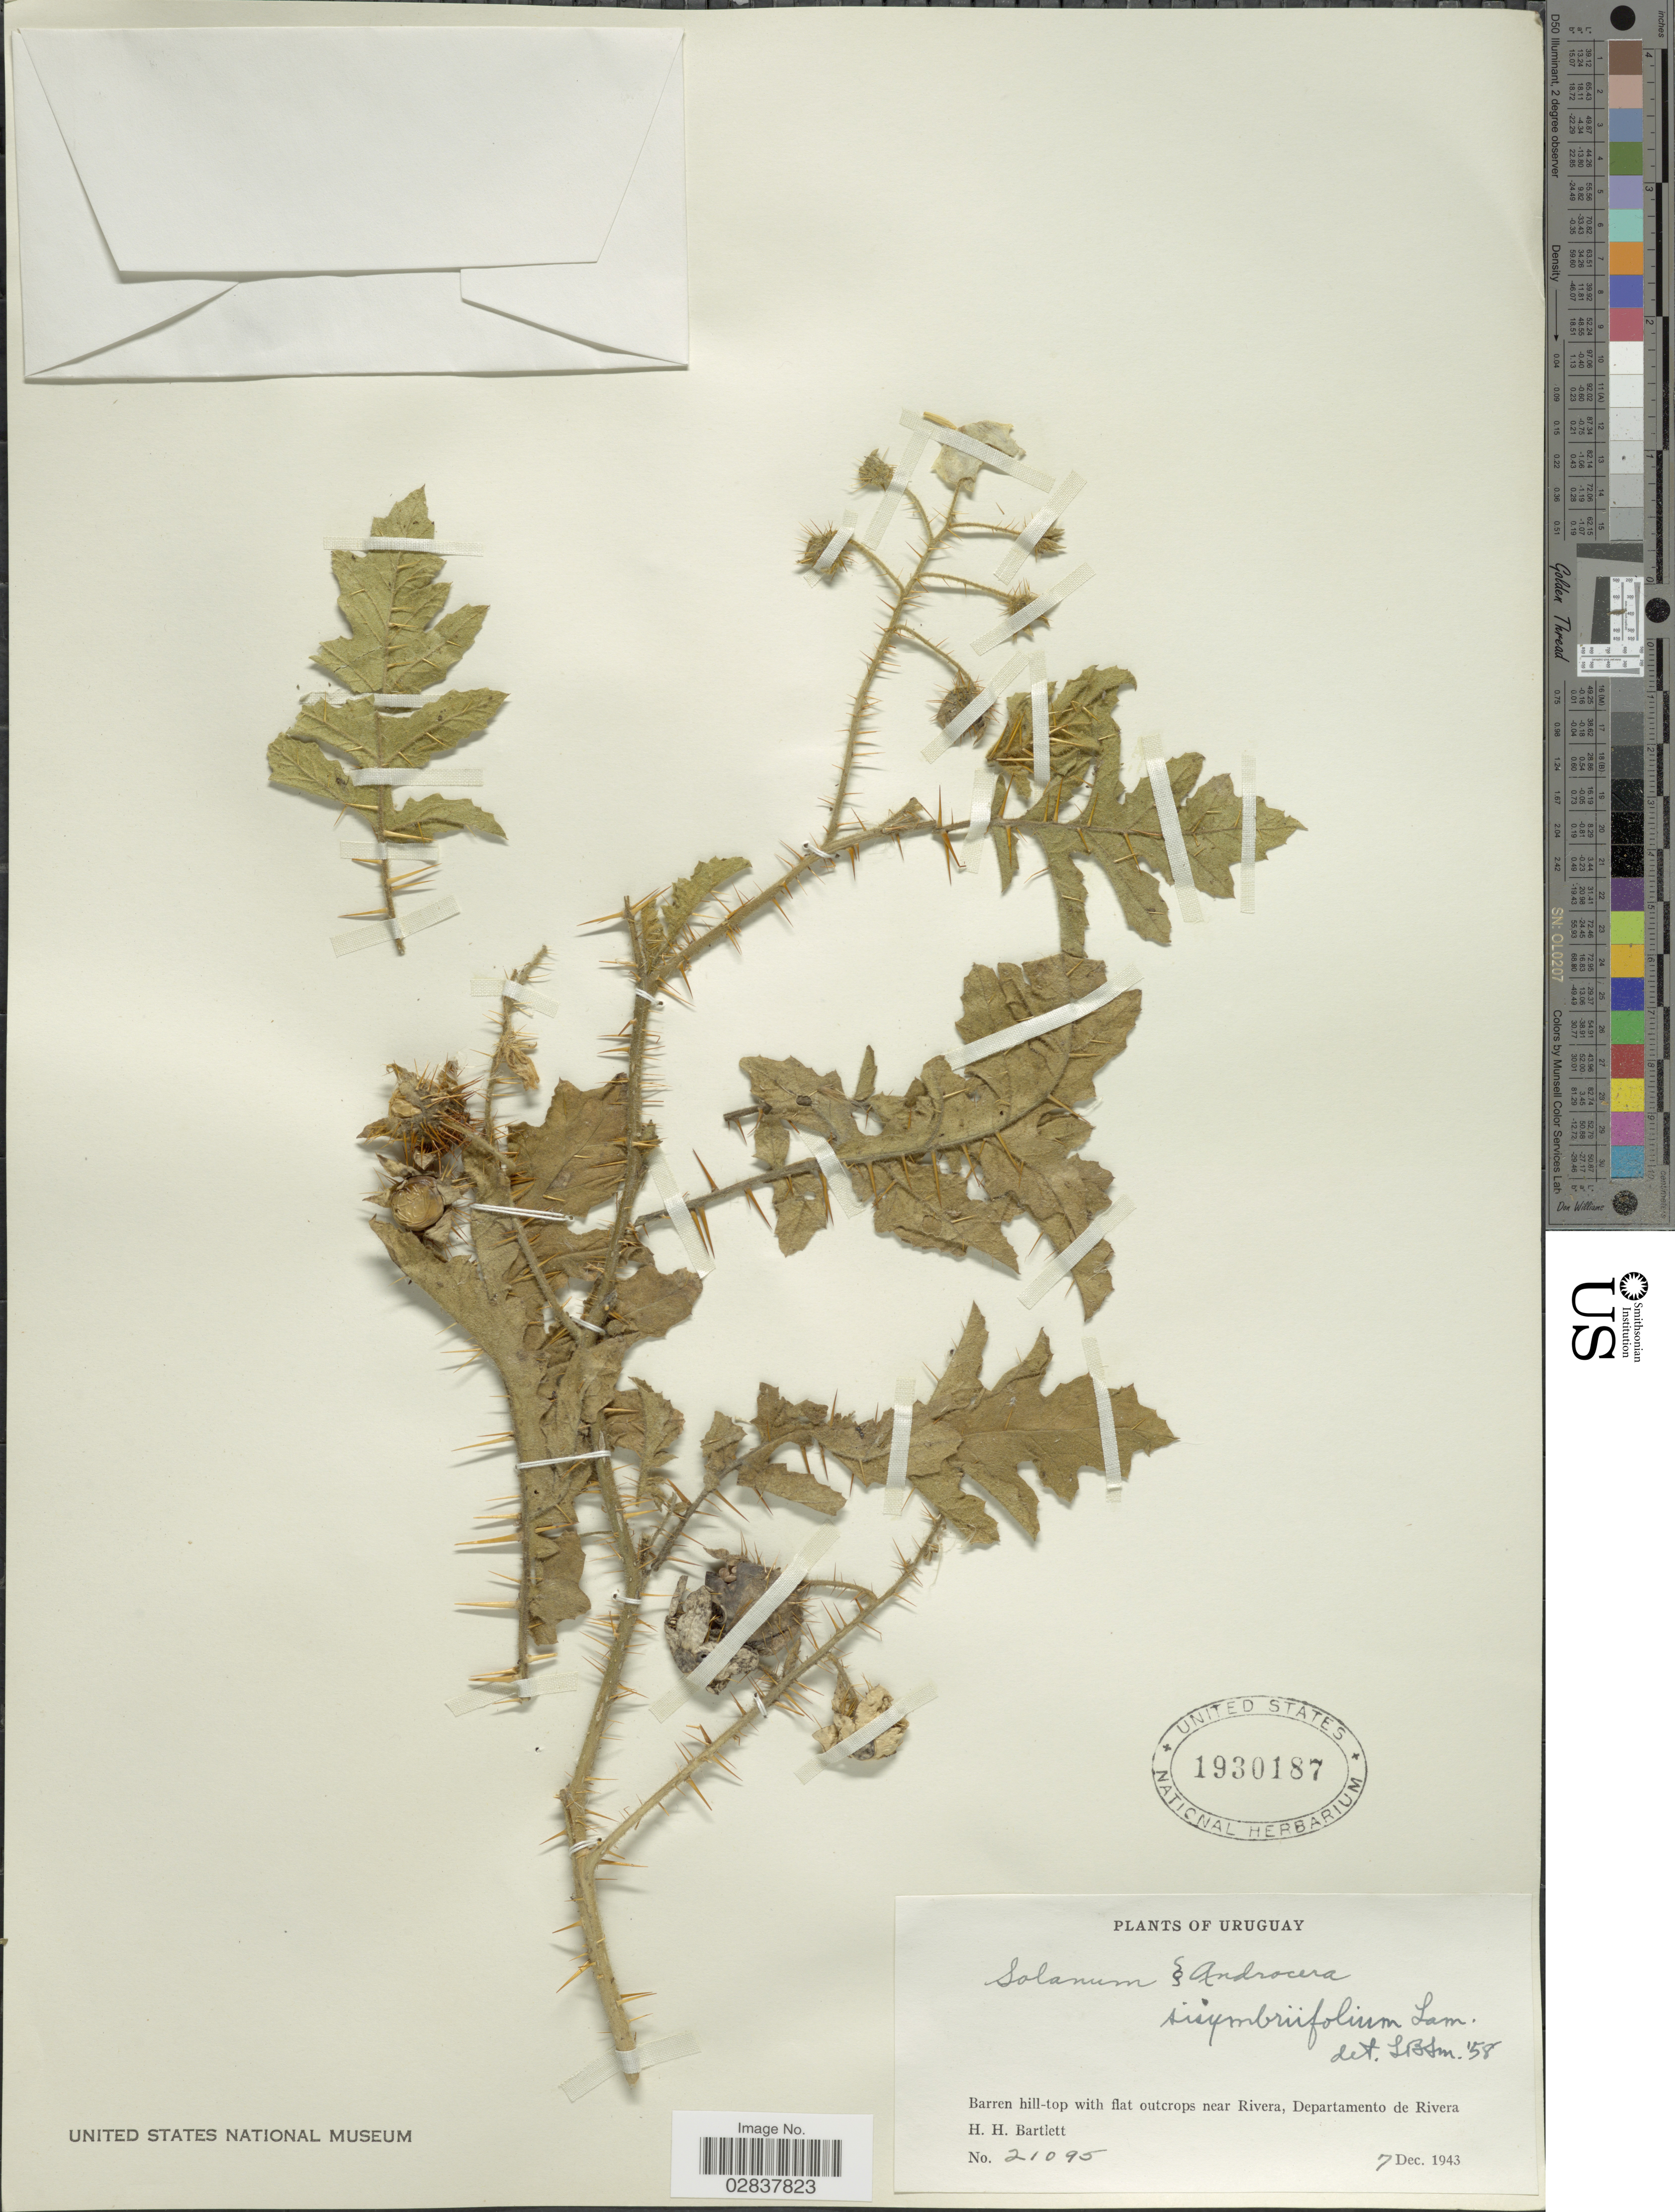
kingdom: Plantae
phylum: Tracheophyta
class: Magnoliopsida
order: Solanales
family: Solanaceae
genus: Solanum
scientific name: Solanum sisymbriifolium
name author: Lam.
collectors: H. H. Bartlett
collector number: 21095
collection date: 1943-12-07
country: Uruguay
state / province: Rivera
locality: Barren hill-top with flat outcrops near Rivera, Departamento de Rivera.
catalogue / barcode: US 1930187